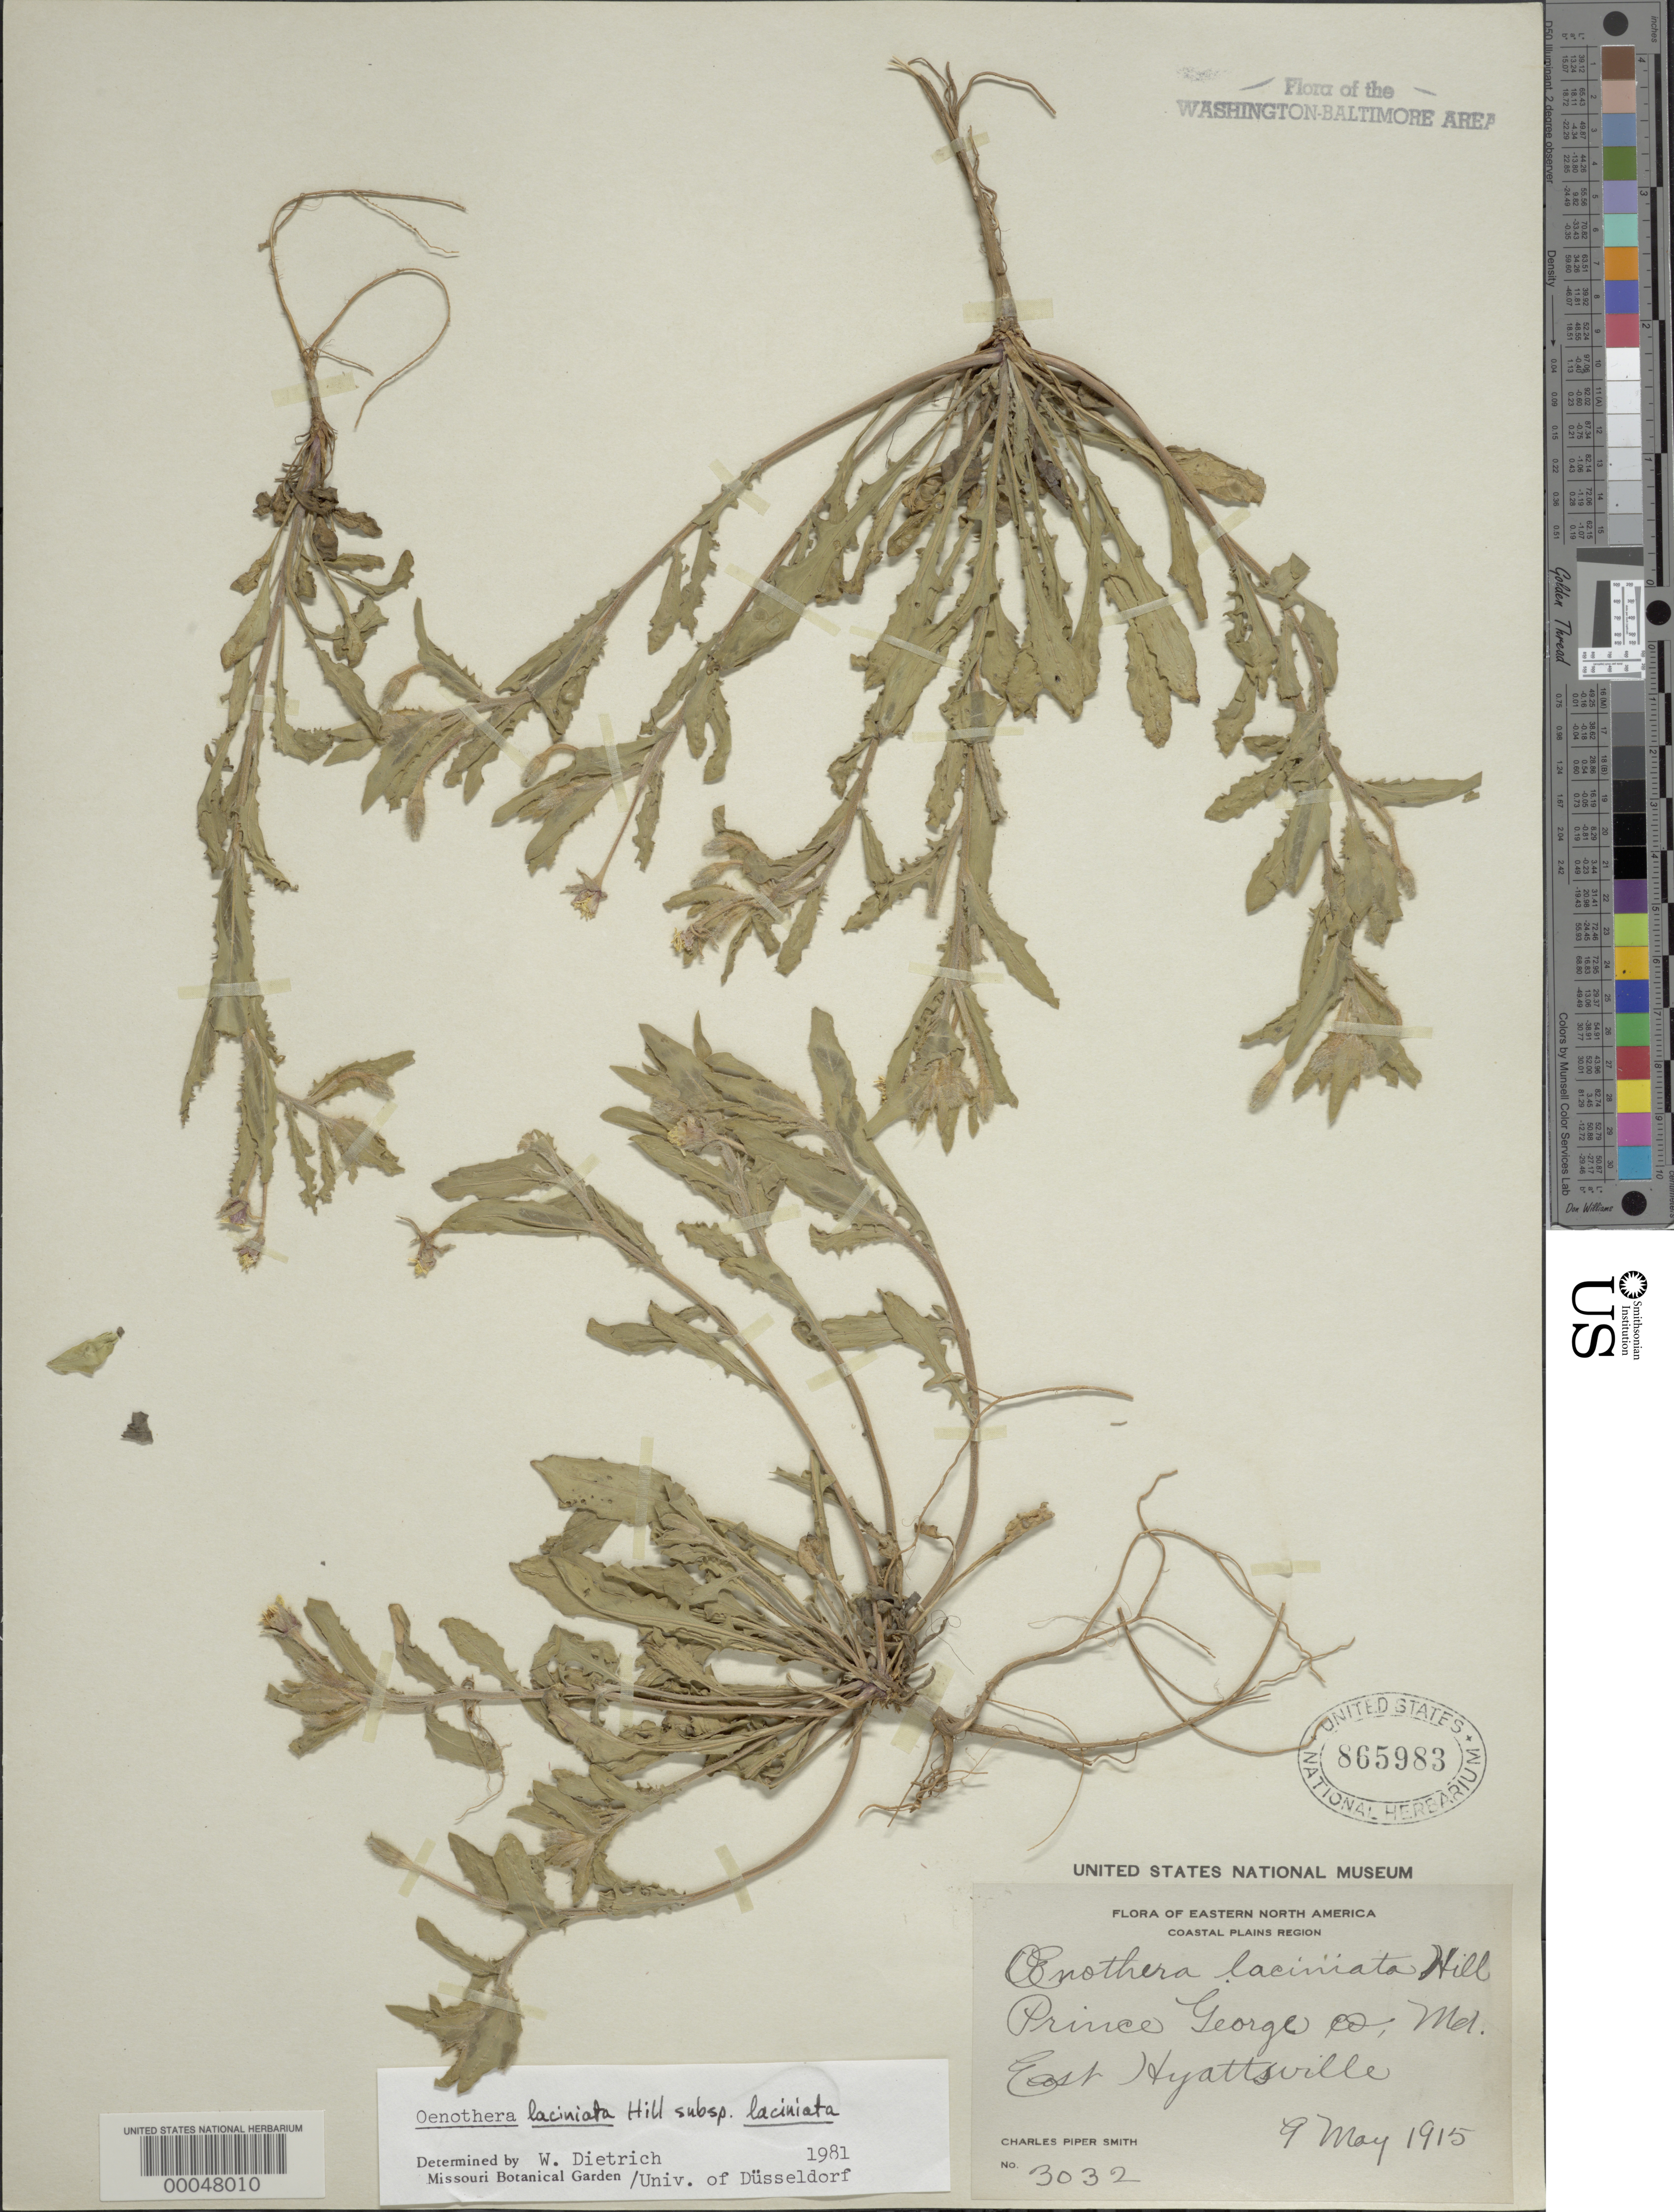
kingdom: Plantae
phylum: Tracheophyta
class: Magnoliopsida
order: Myrtales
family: Onagraceae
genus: Oenothera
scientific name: Oenothera laciniata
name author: Hill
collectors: C. P. Smith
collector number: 3032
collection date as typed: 09 May 1915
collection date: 1915-05-09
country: United States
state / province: Maryland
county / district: Prince George's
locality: East Hyattsville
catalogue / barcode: US 865983